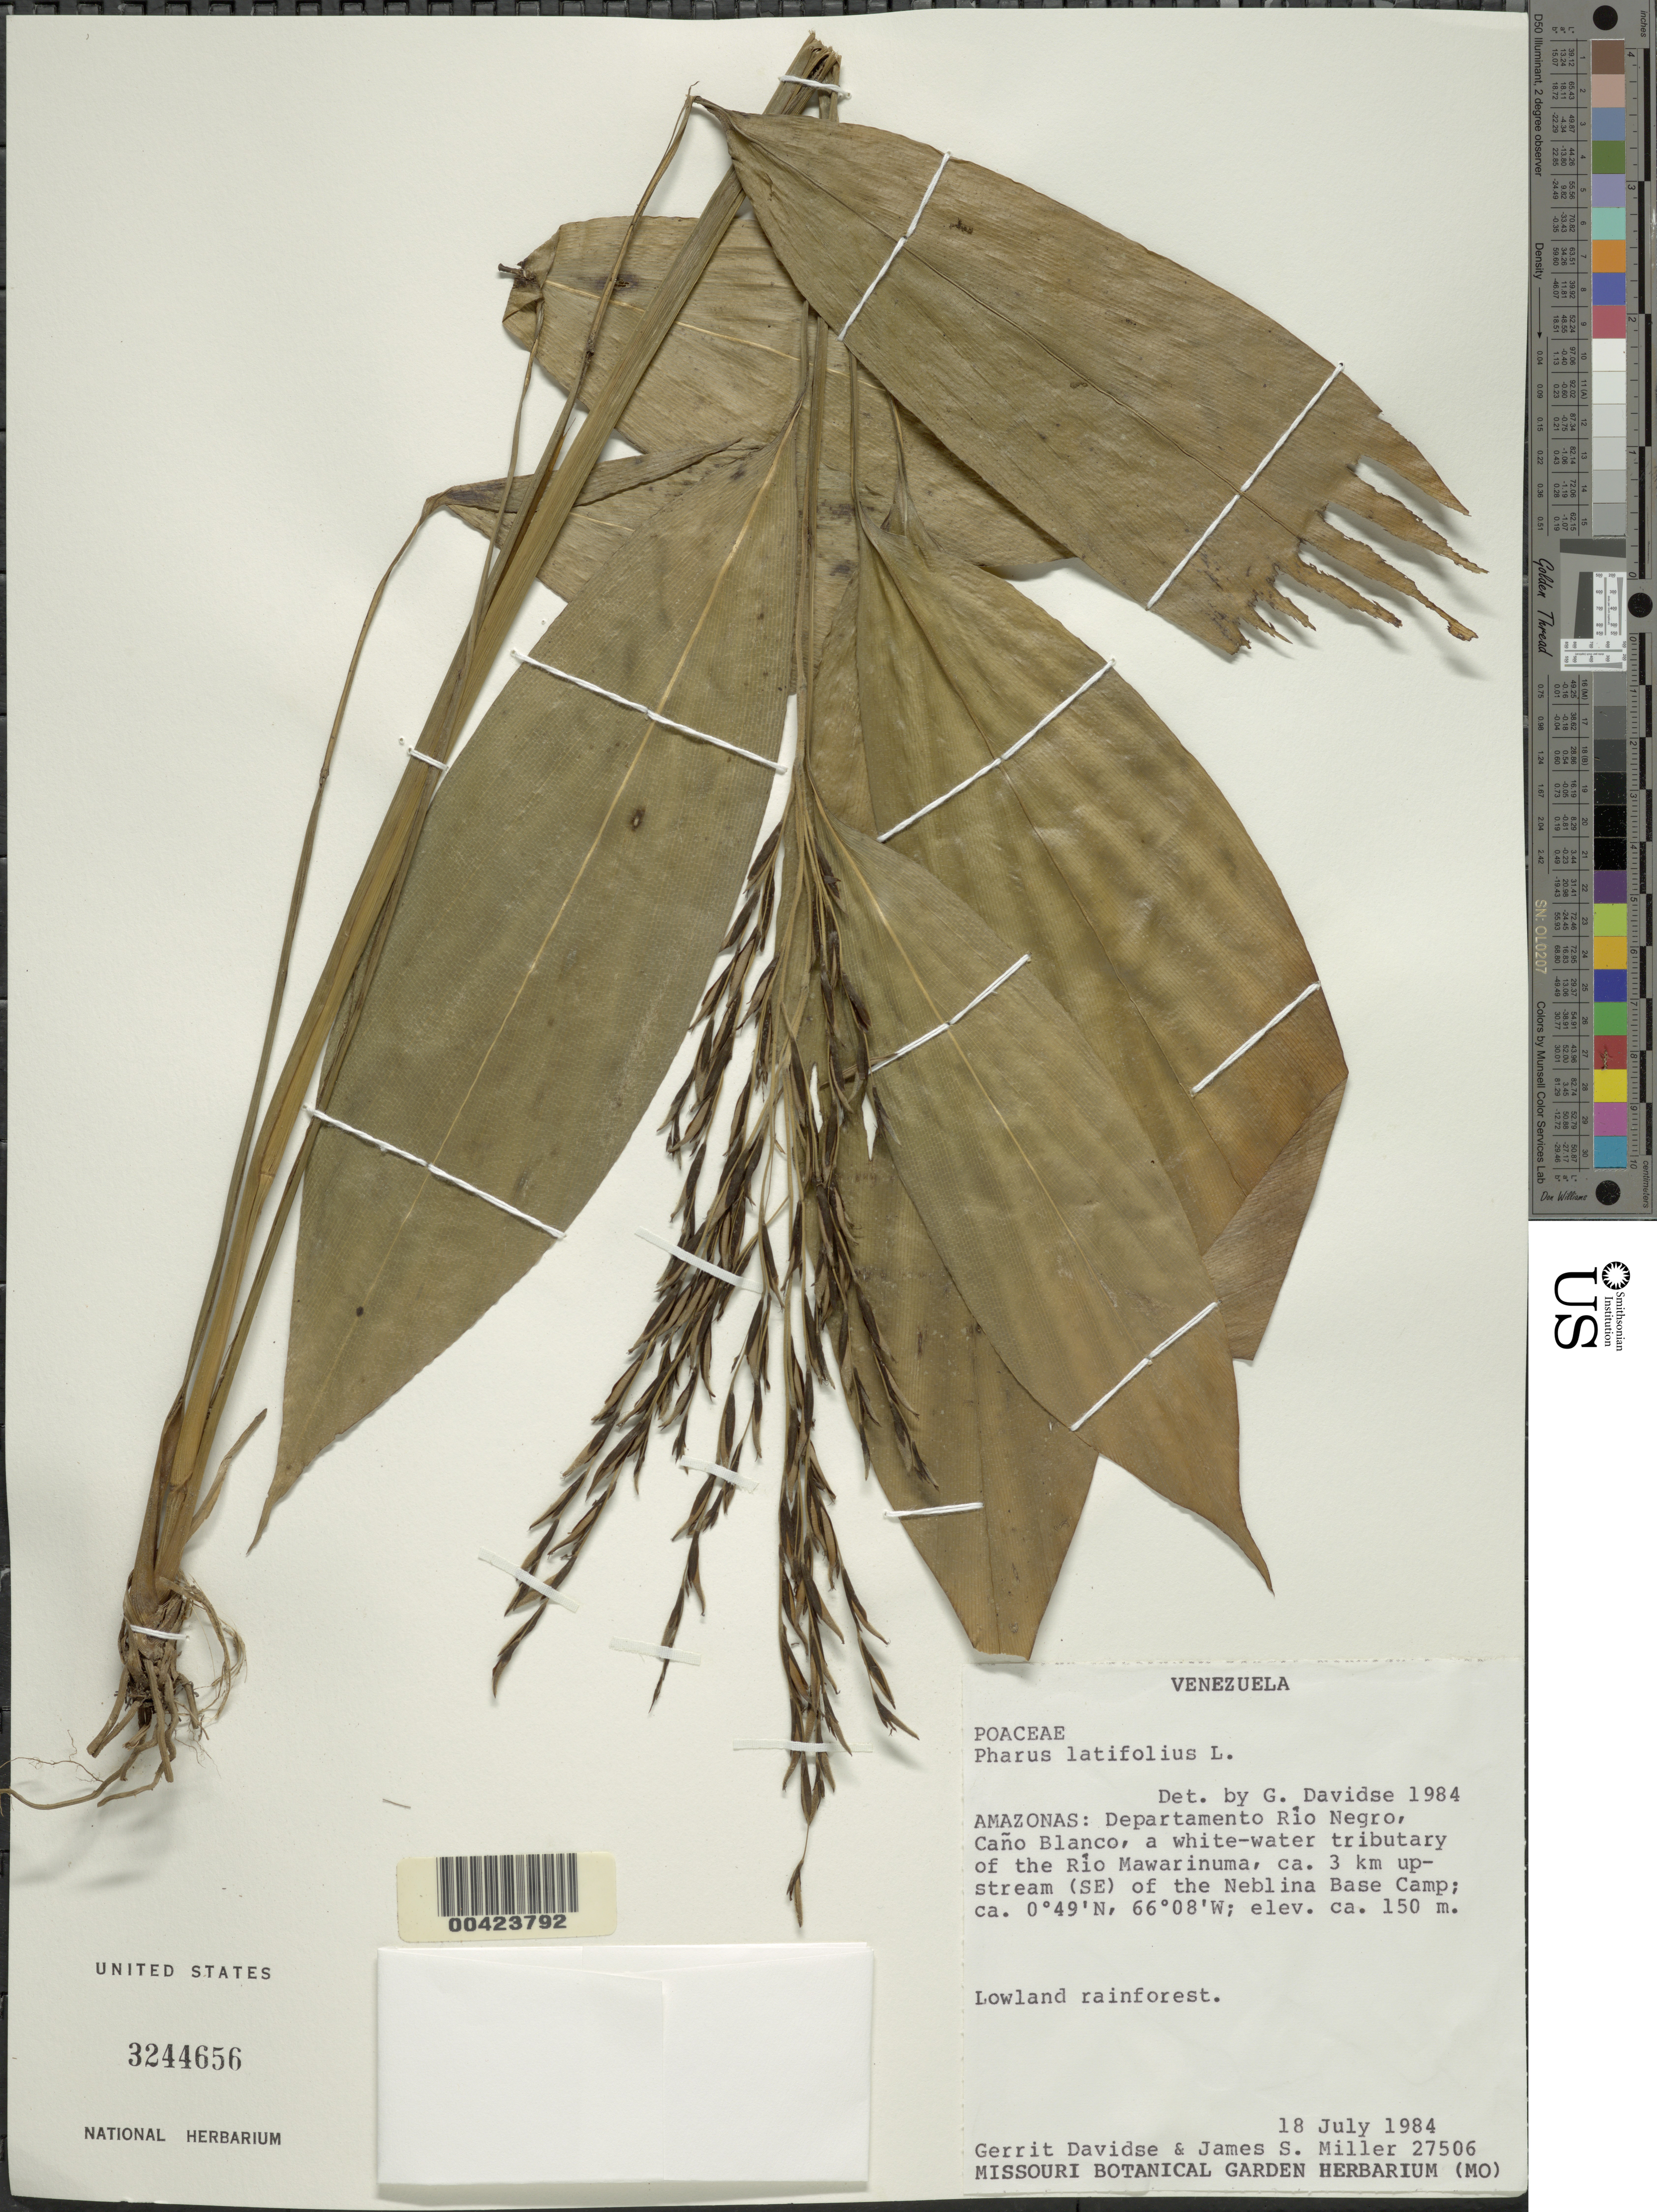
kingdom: Plantae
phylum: Tracheophyta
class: Liliopsida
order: Poales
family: Poaceae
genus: Pharus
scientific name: Pharus latifolius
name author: L.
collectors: G. Davidse & J. S. Miller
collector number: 27506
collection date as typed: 18 Jul 1984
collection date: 1984-07-18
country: Venezuela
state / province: Amazonas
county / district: Rio Negro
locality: Cano blanco, a tributary of rio mawarinuma, ca. 3 km upstream (se) from the neblina base camp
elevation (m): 150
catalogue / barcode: US 3244656